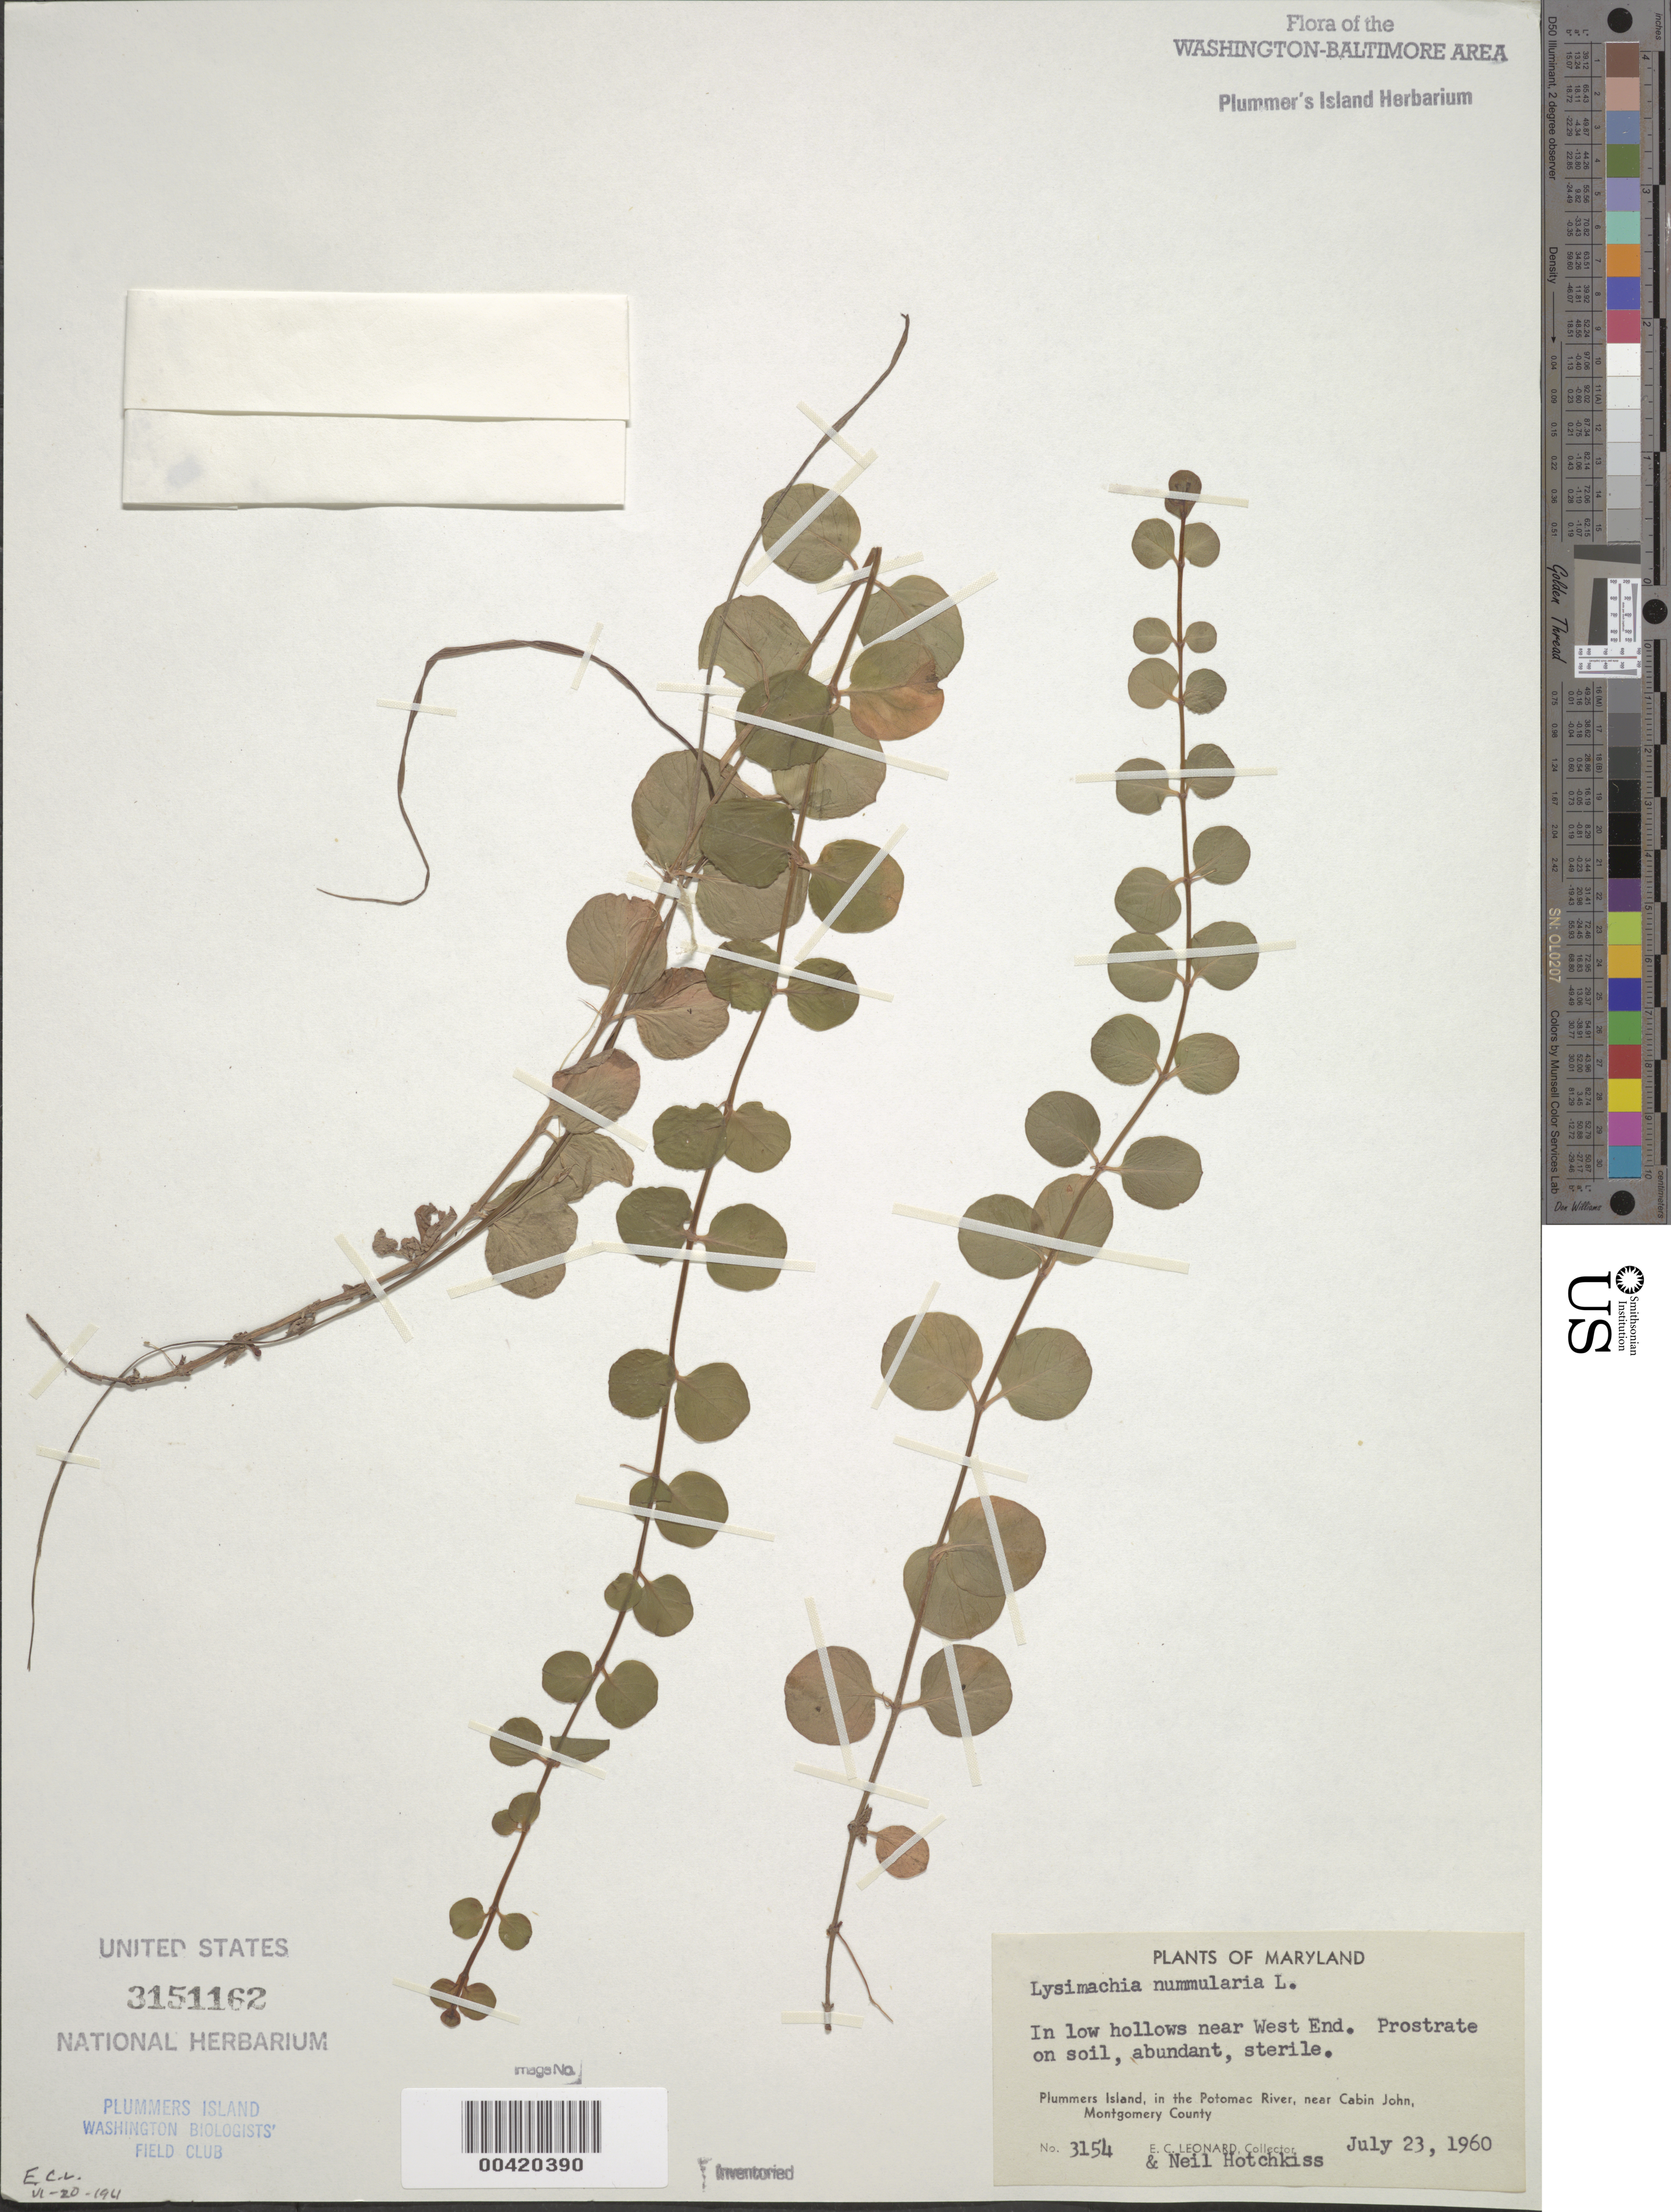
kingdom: Plantae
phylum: Tracheophyta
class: Magnoliopsida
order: Ericales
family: Primulaceae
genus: Lysimachia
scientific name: Lysimachia nummularia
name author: L.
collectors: E. C. Leonard & N. Hotchkiss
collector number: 3154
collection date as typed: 23 Jul 1960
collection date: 1960-07-23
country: United States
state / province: Maryland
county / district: Montgomery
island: Plummers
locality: Plummer's Island; near west end C. & O. Canal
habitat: Low hollows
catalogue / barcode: US 3151162